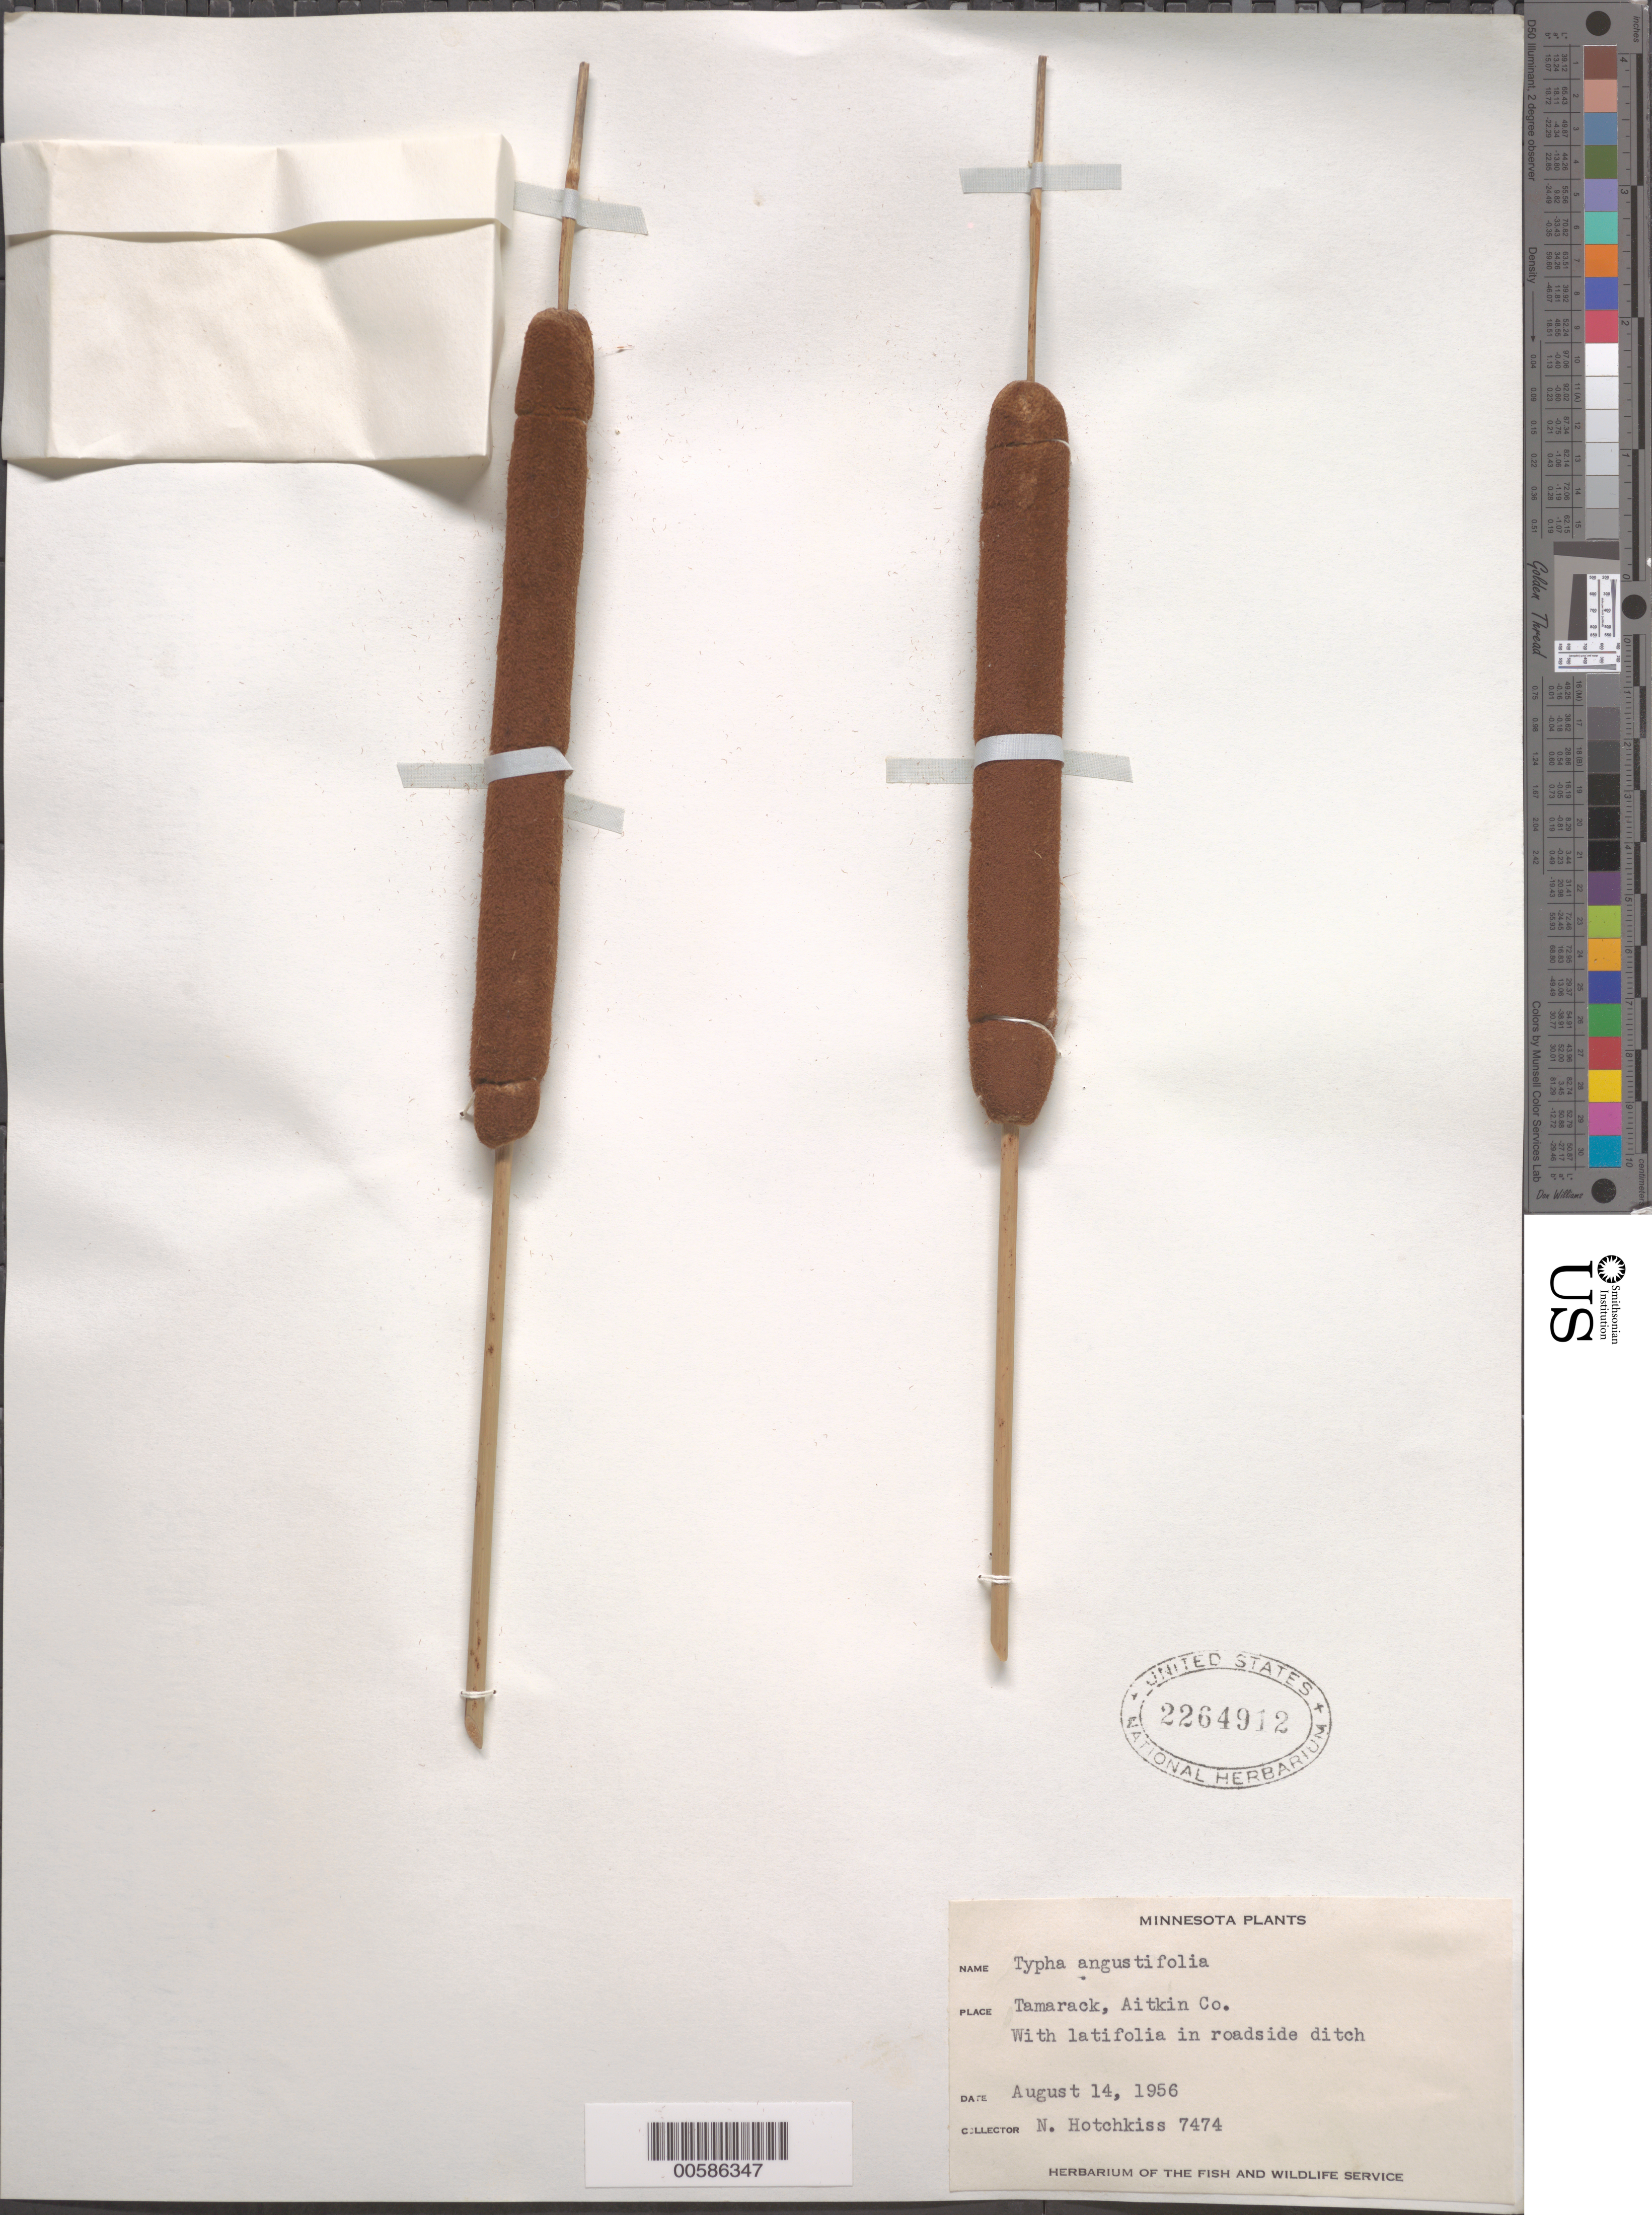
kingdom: Plantae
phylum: Tracheophyta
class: Liliopsida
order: Poales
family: Typhaceae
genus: Typha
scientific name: Typha angustifolia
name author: L.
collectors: N. Hotchkiss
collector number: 7474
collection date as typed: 14 Aug 1956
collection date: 1956-08-14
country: United States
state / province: Minnesota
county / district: Aitkin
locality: Tamarack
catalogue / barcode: US 2264912